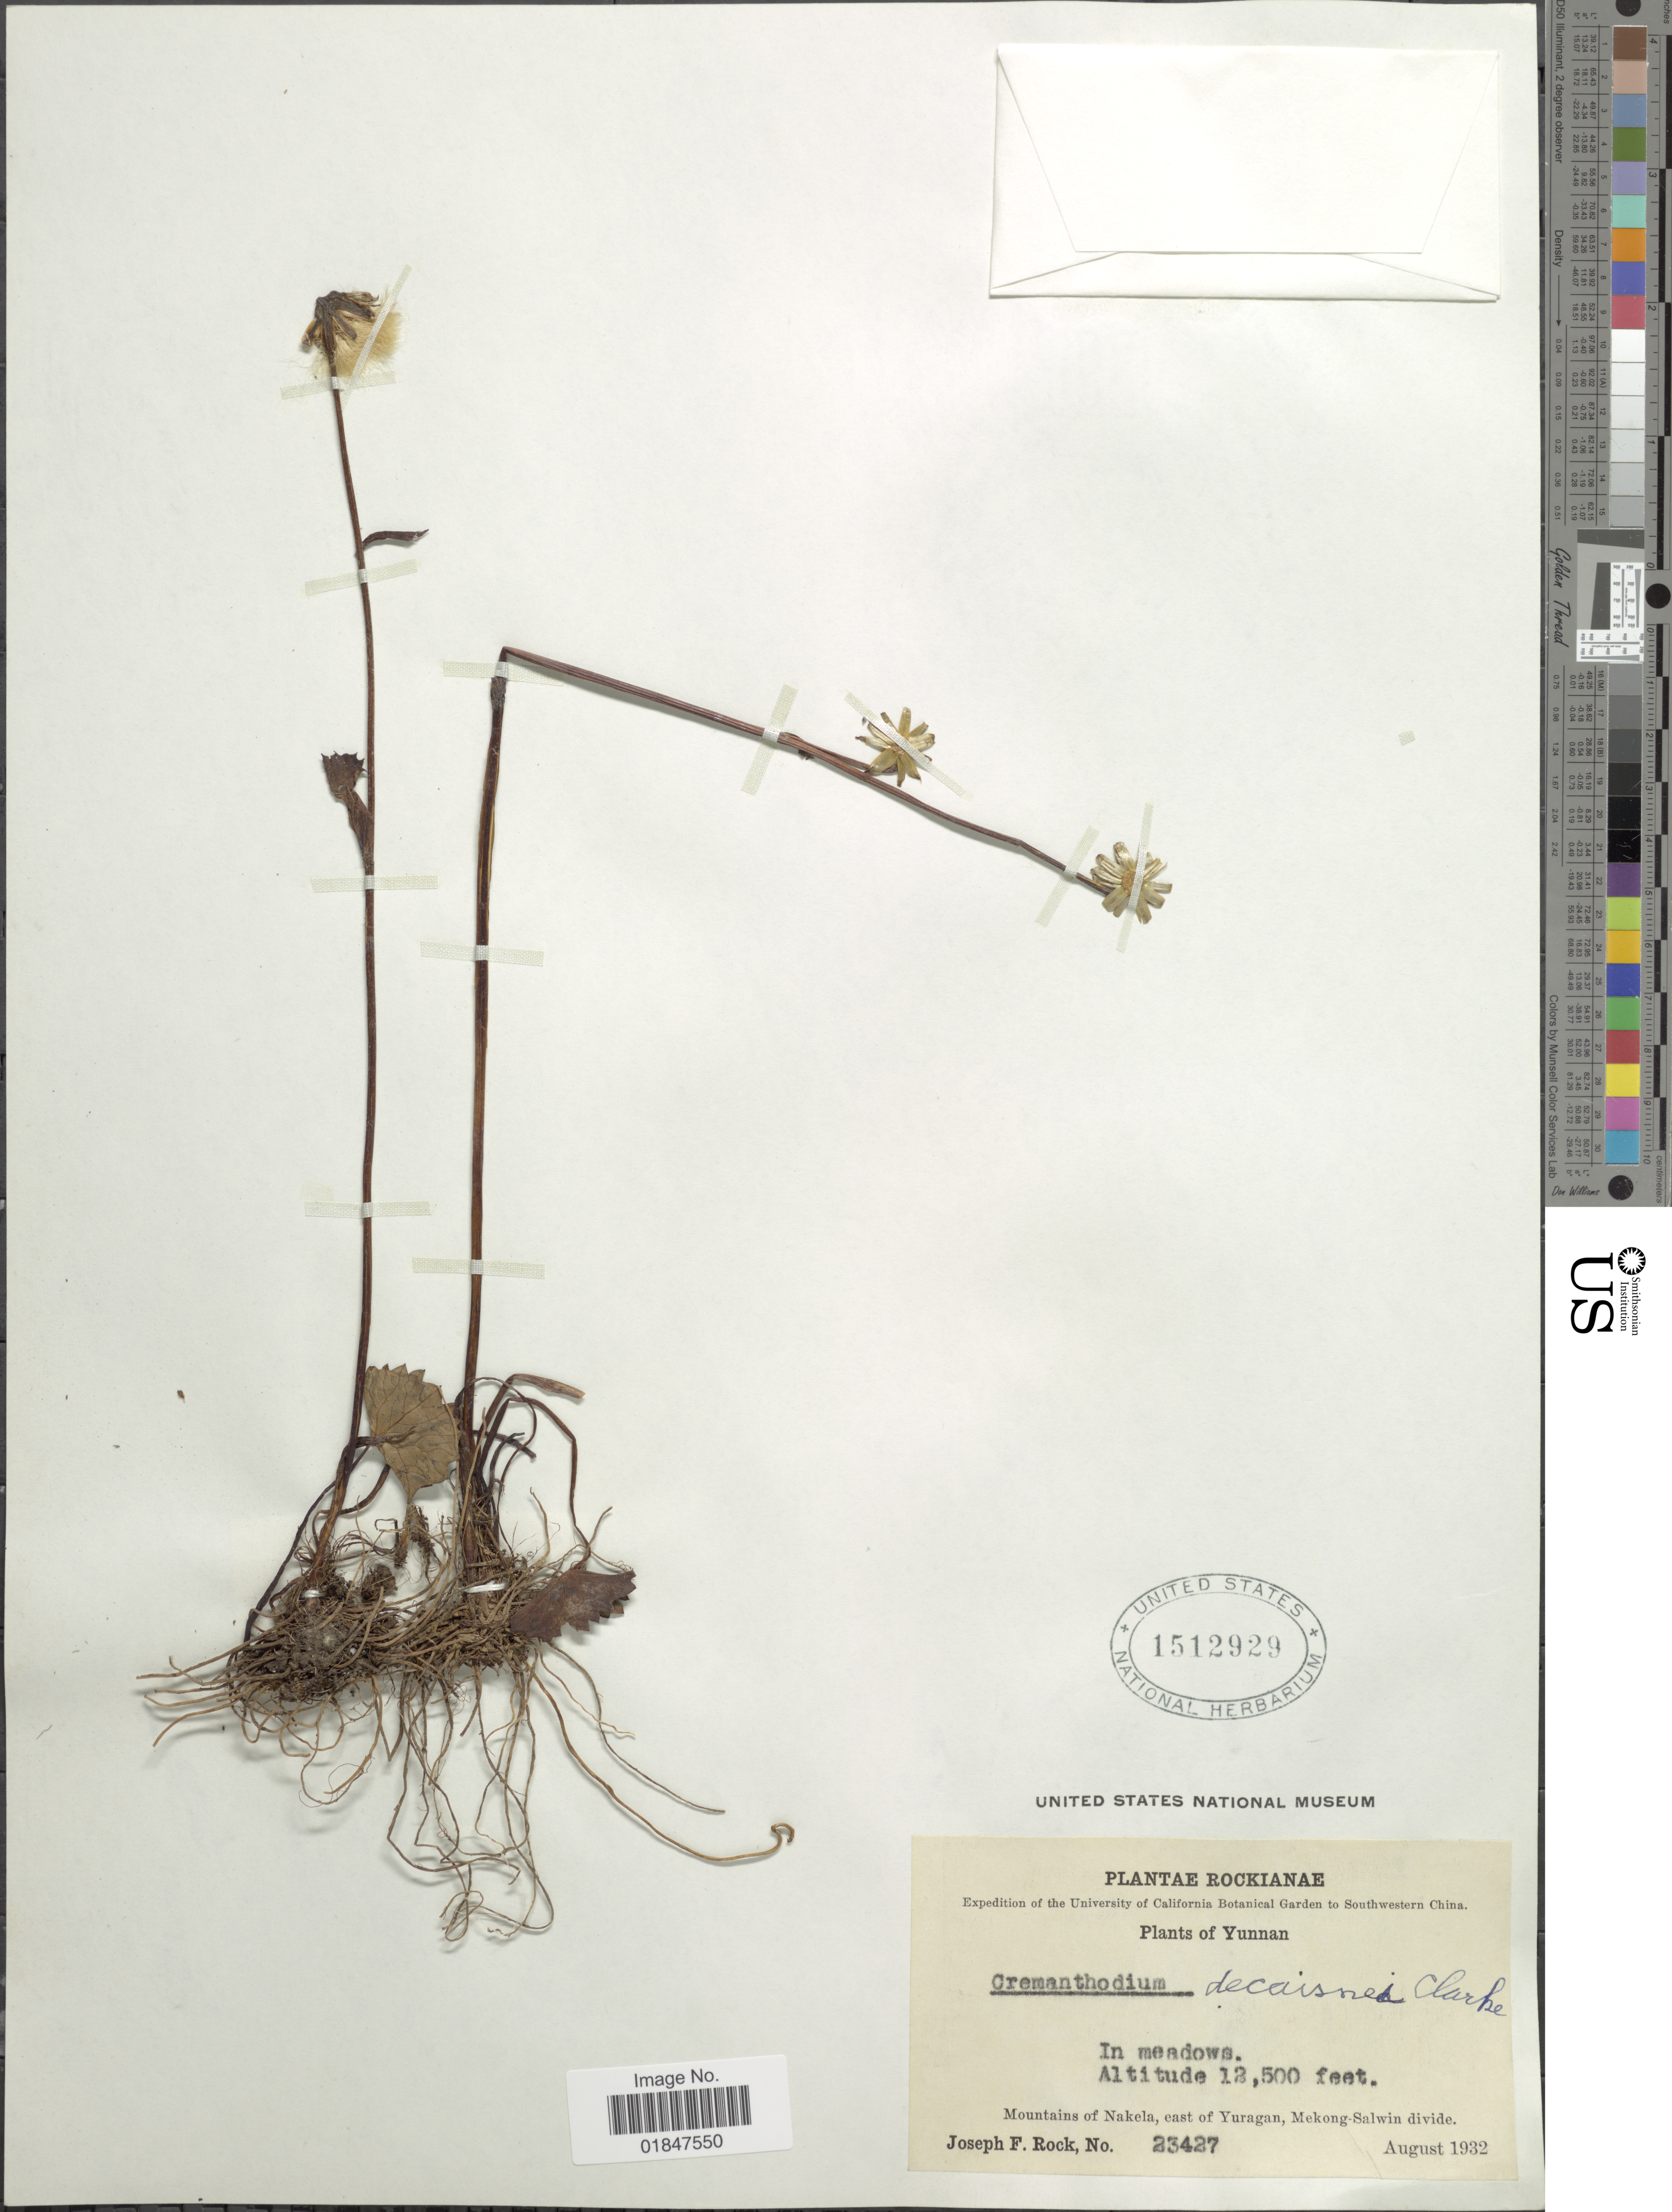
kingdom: Plantae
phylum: Tracheophyta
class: Magnoliopsida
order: Asterales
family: Asteraceae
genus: Cremanthodium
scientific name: Cremanthodium decaisnei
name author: C.B. Clarke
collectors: J. F. Rock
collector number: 23427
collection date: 1932-08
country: China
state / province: Yunnan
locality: Mountains of Nakela, east of Yuragan, Mekong-Salwin divide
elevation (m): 3810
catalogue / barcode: US 1512929